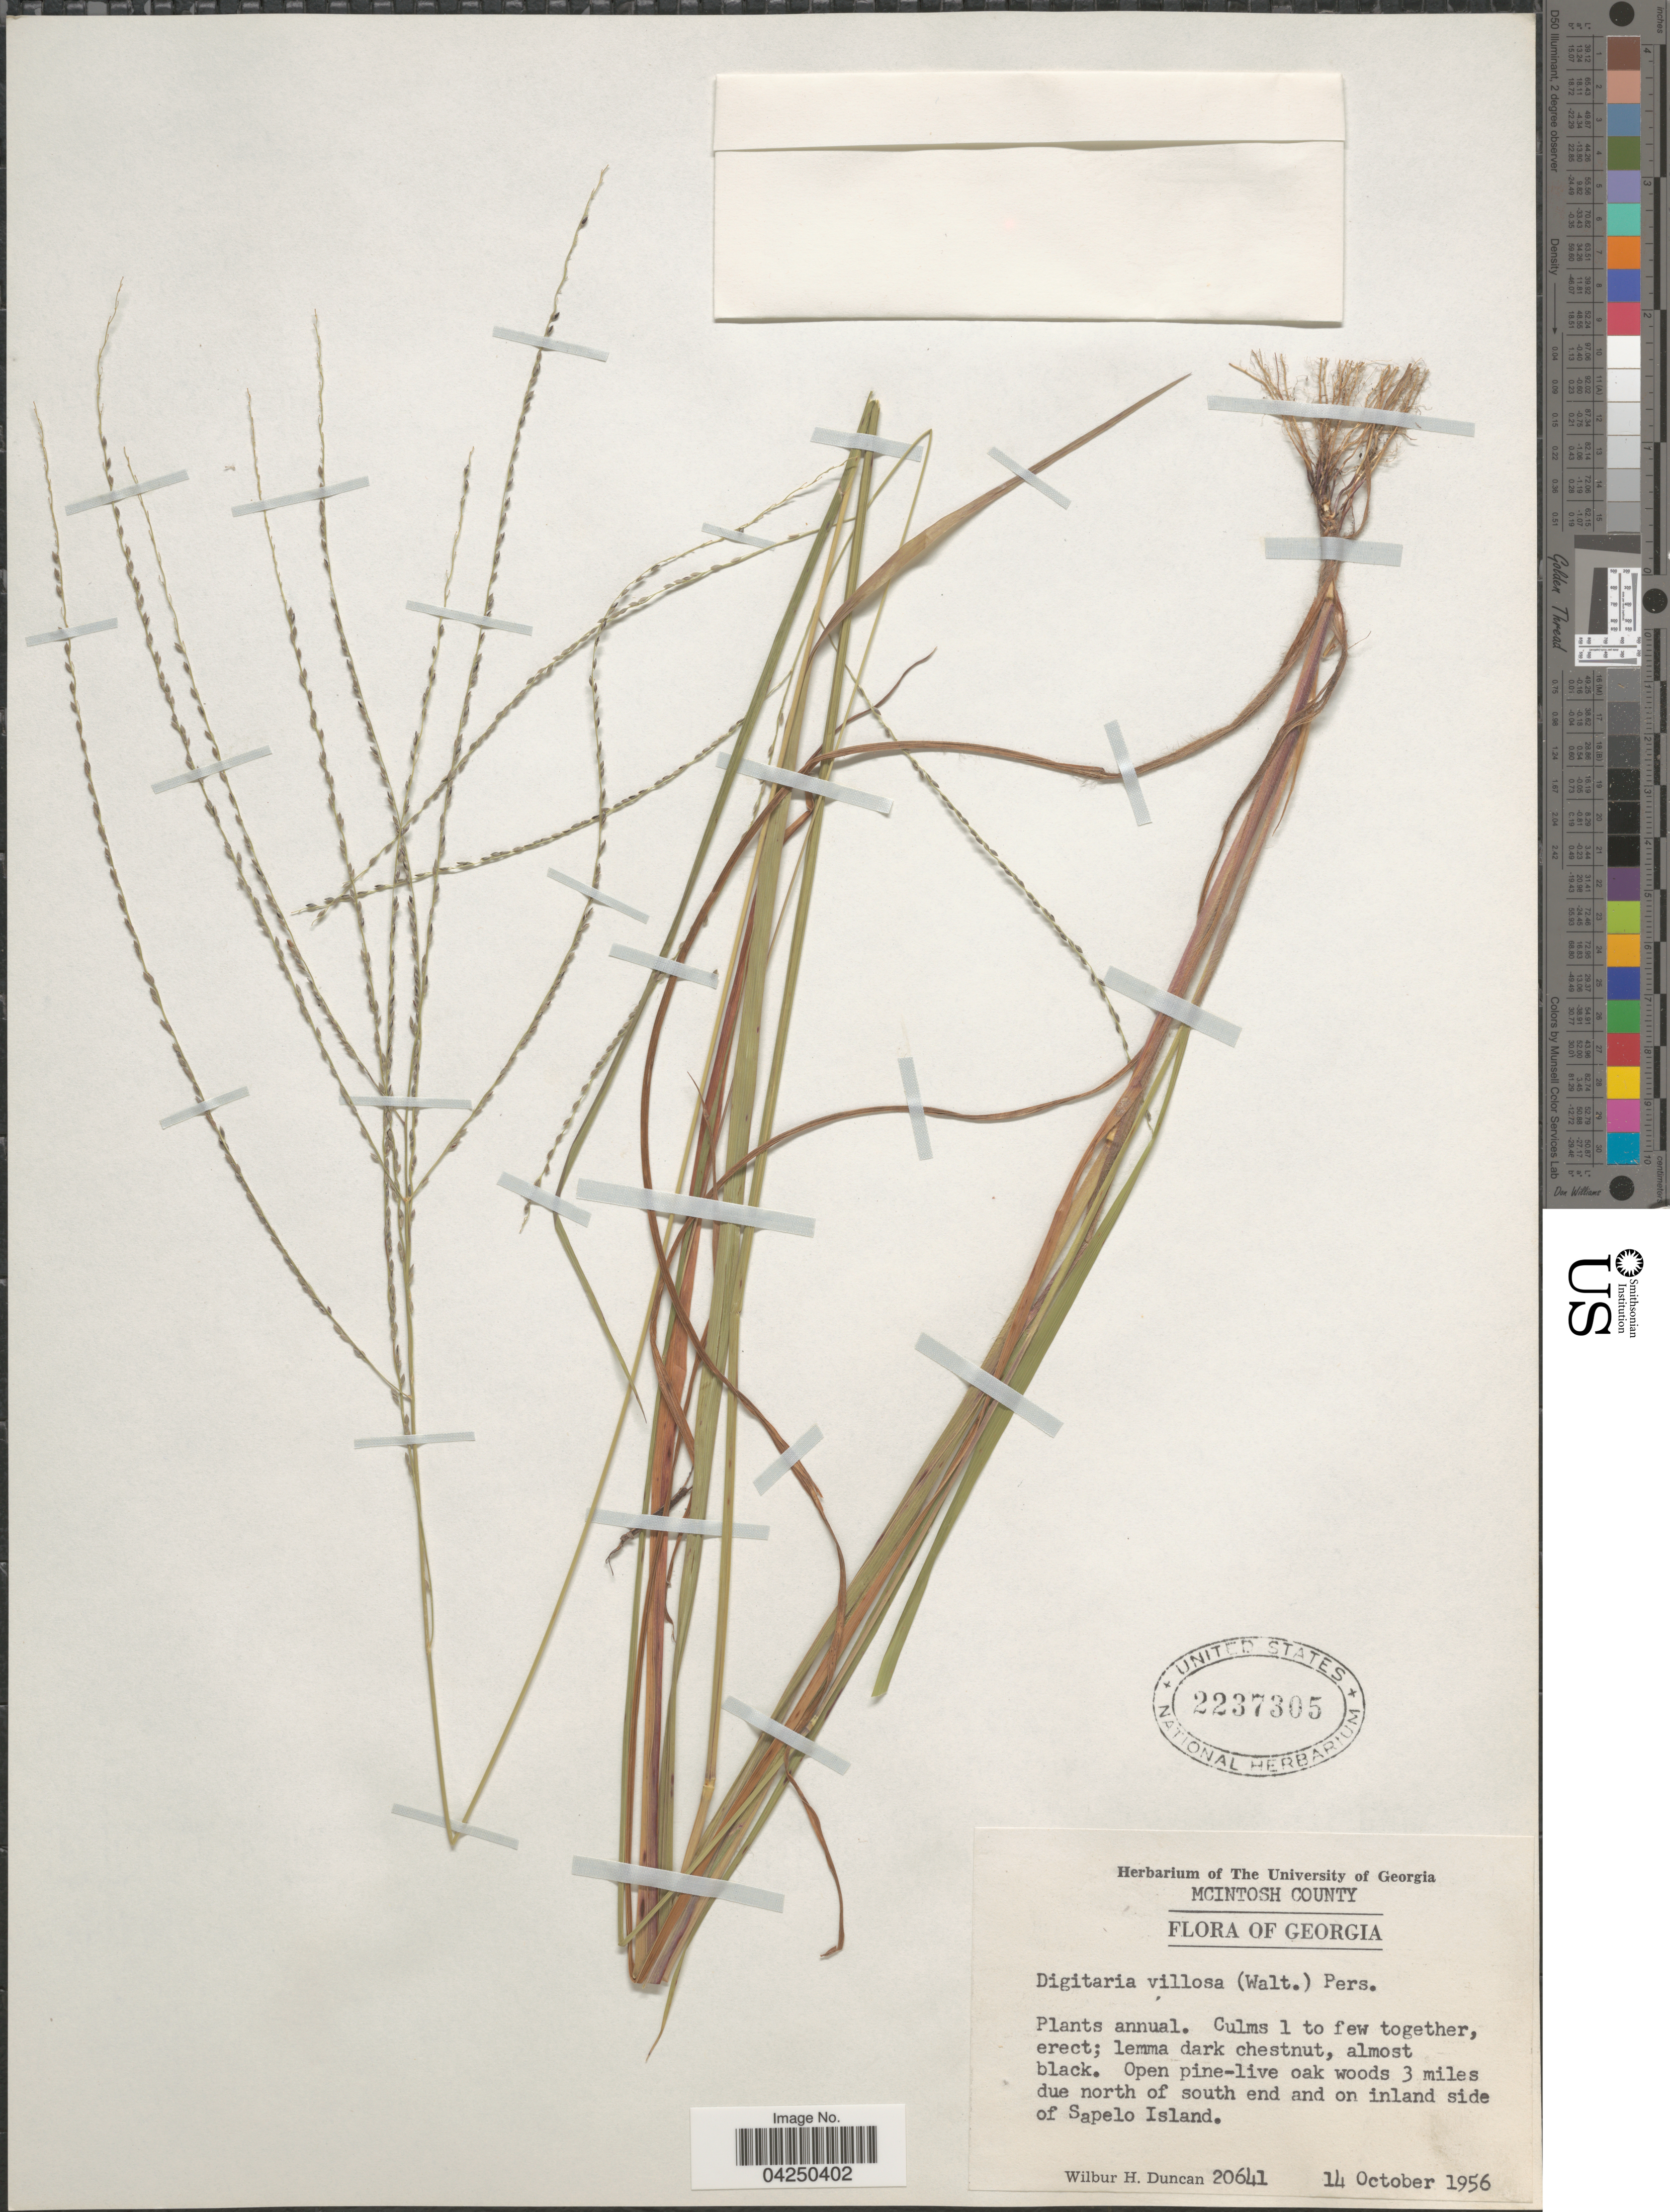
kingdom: Plantae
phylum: Tracheophyta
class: Liliopsida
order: Poales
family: Poaceae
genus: Digitaria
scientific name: Digitaria villosa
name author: (Walter) Pers.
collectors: W. H. Duncan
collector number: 20641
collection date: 1956-10-14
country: United States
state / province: Georgia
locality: McIntosh County. Open pine-live oak woods 3 miles due north of south end and on inland side of Sapelo Island.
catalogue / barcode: US 2237305